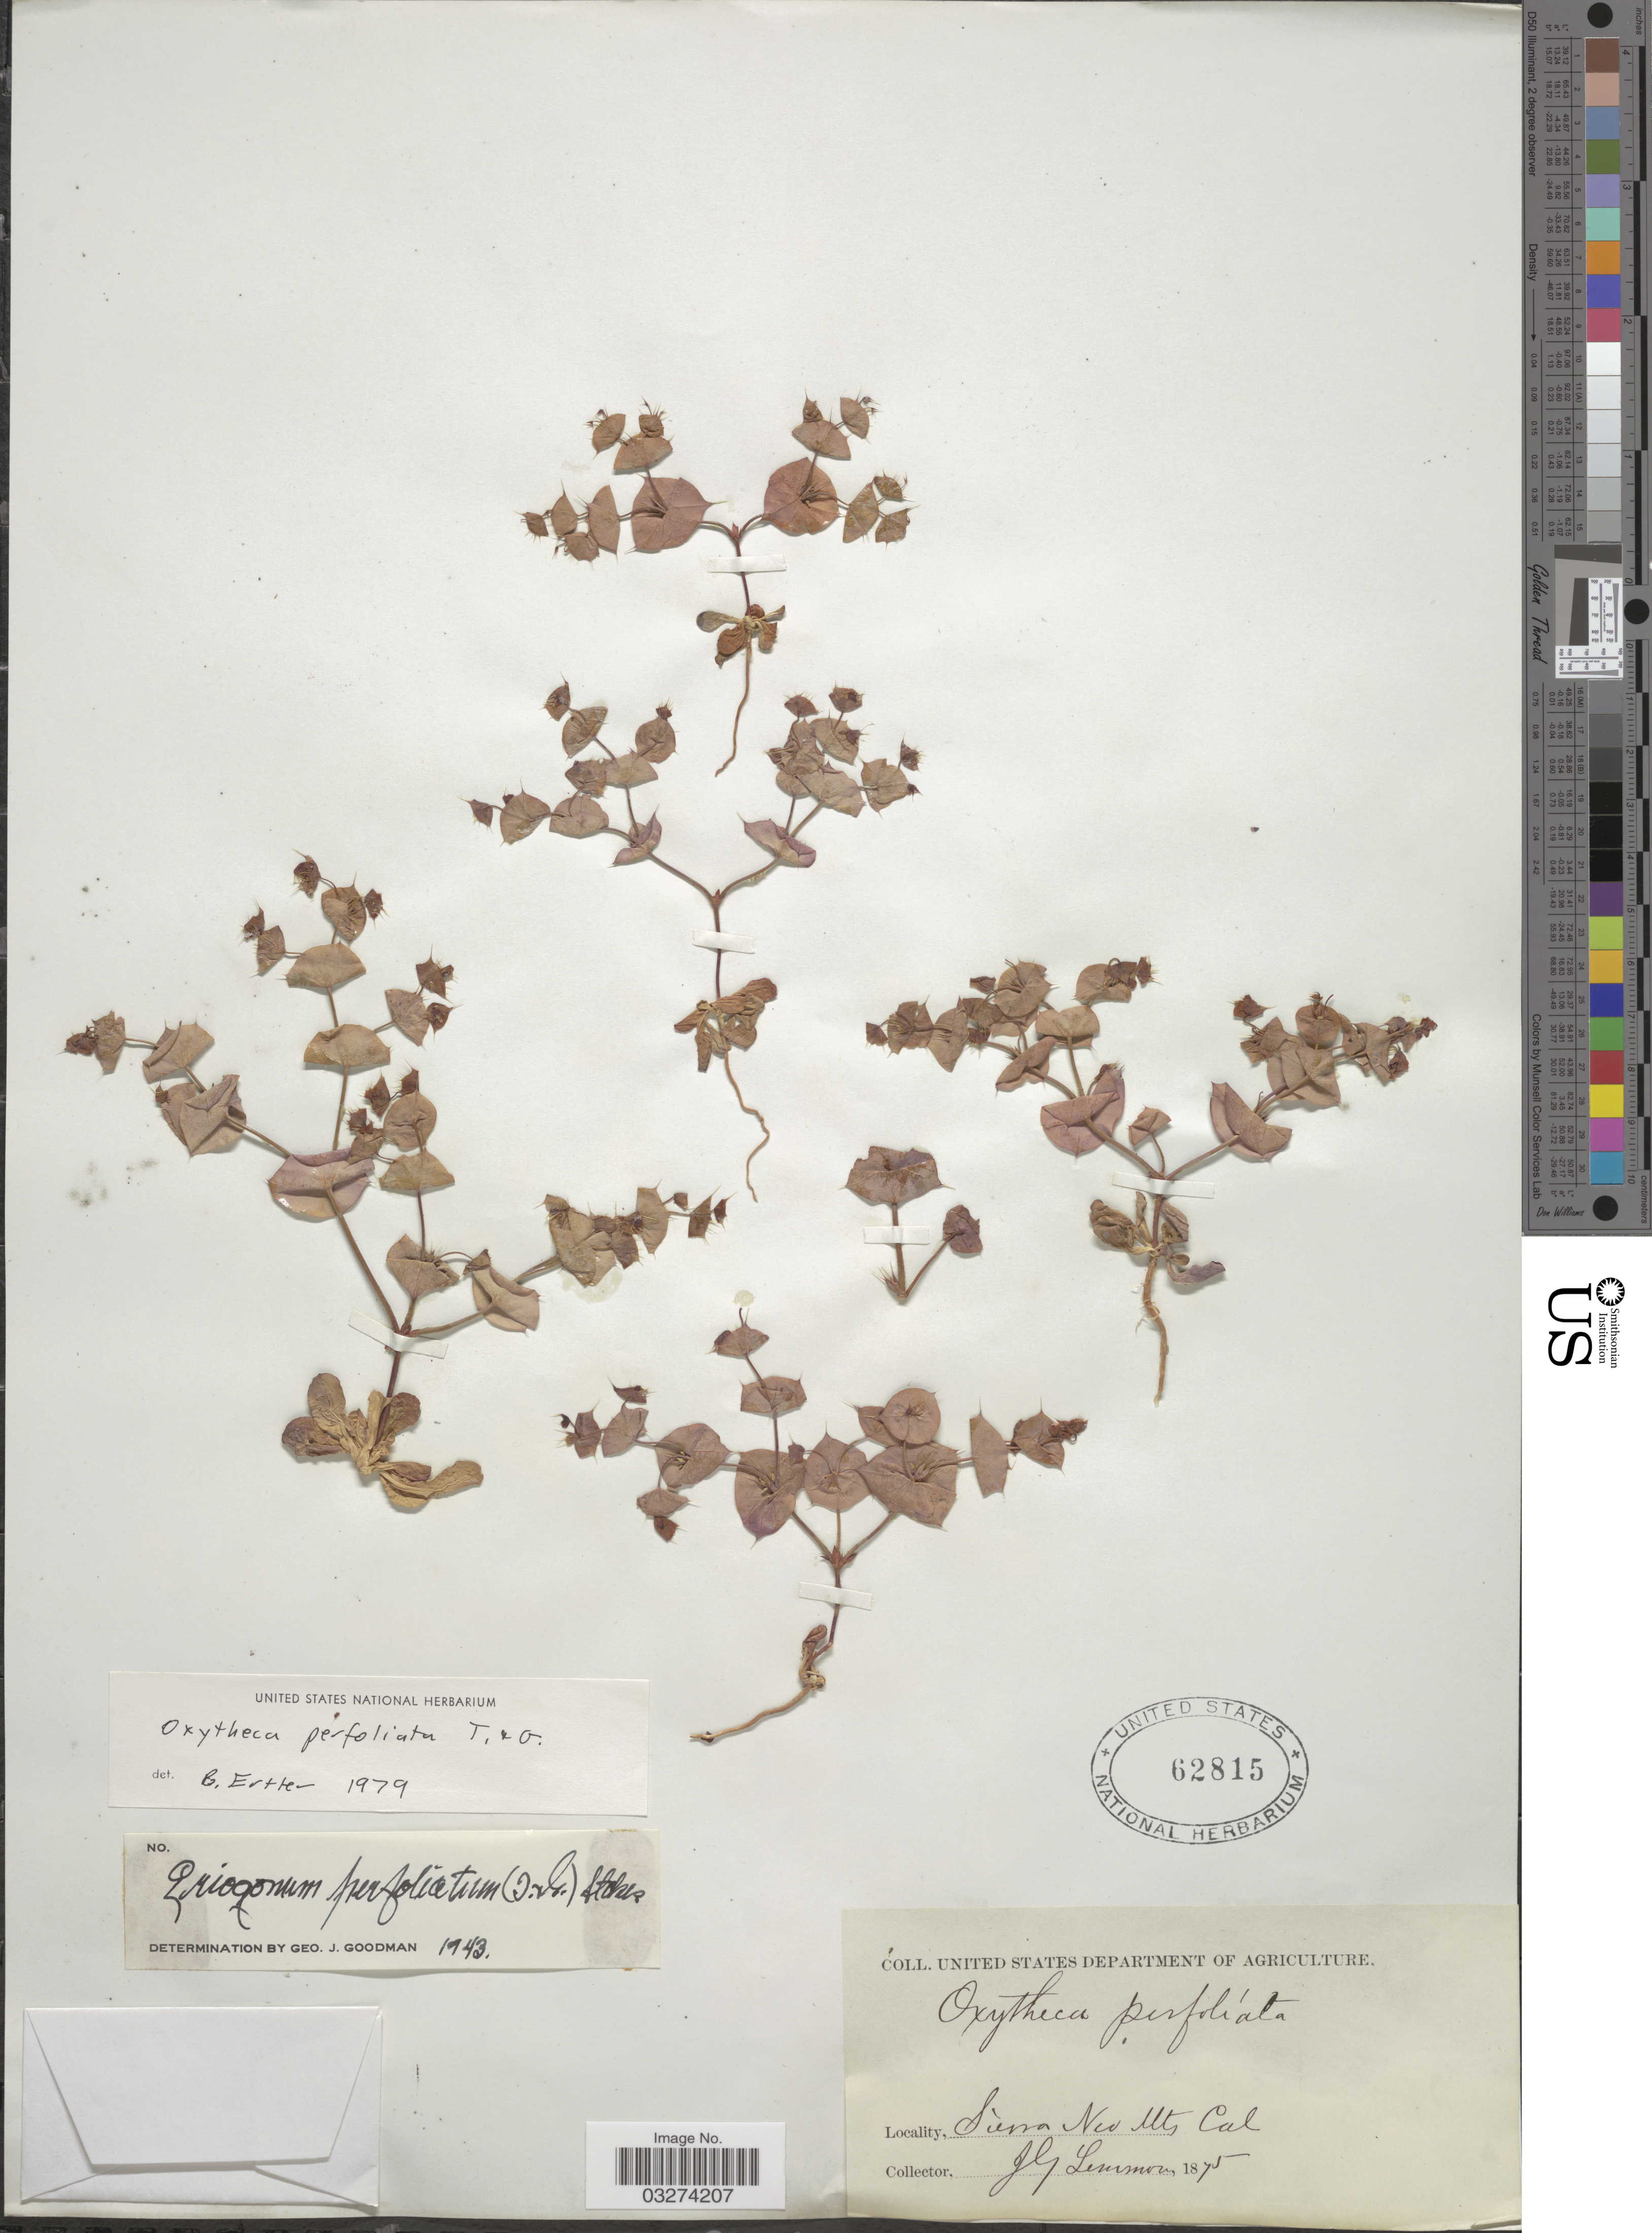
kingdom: Plantae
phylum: Tracheophyta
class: Magnoliopsida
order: Caryophyllales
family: Polygonaceae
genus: Oxytheca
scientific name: Oxytheca perfoliata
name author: Torr. & A. Gray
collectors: J. Lemmon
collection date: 1895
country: United States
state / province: California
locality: Sierra Nev Mts.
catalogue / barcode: US 62815